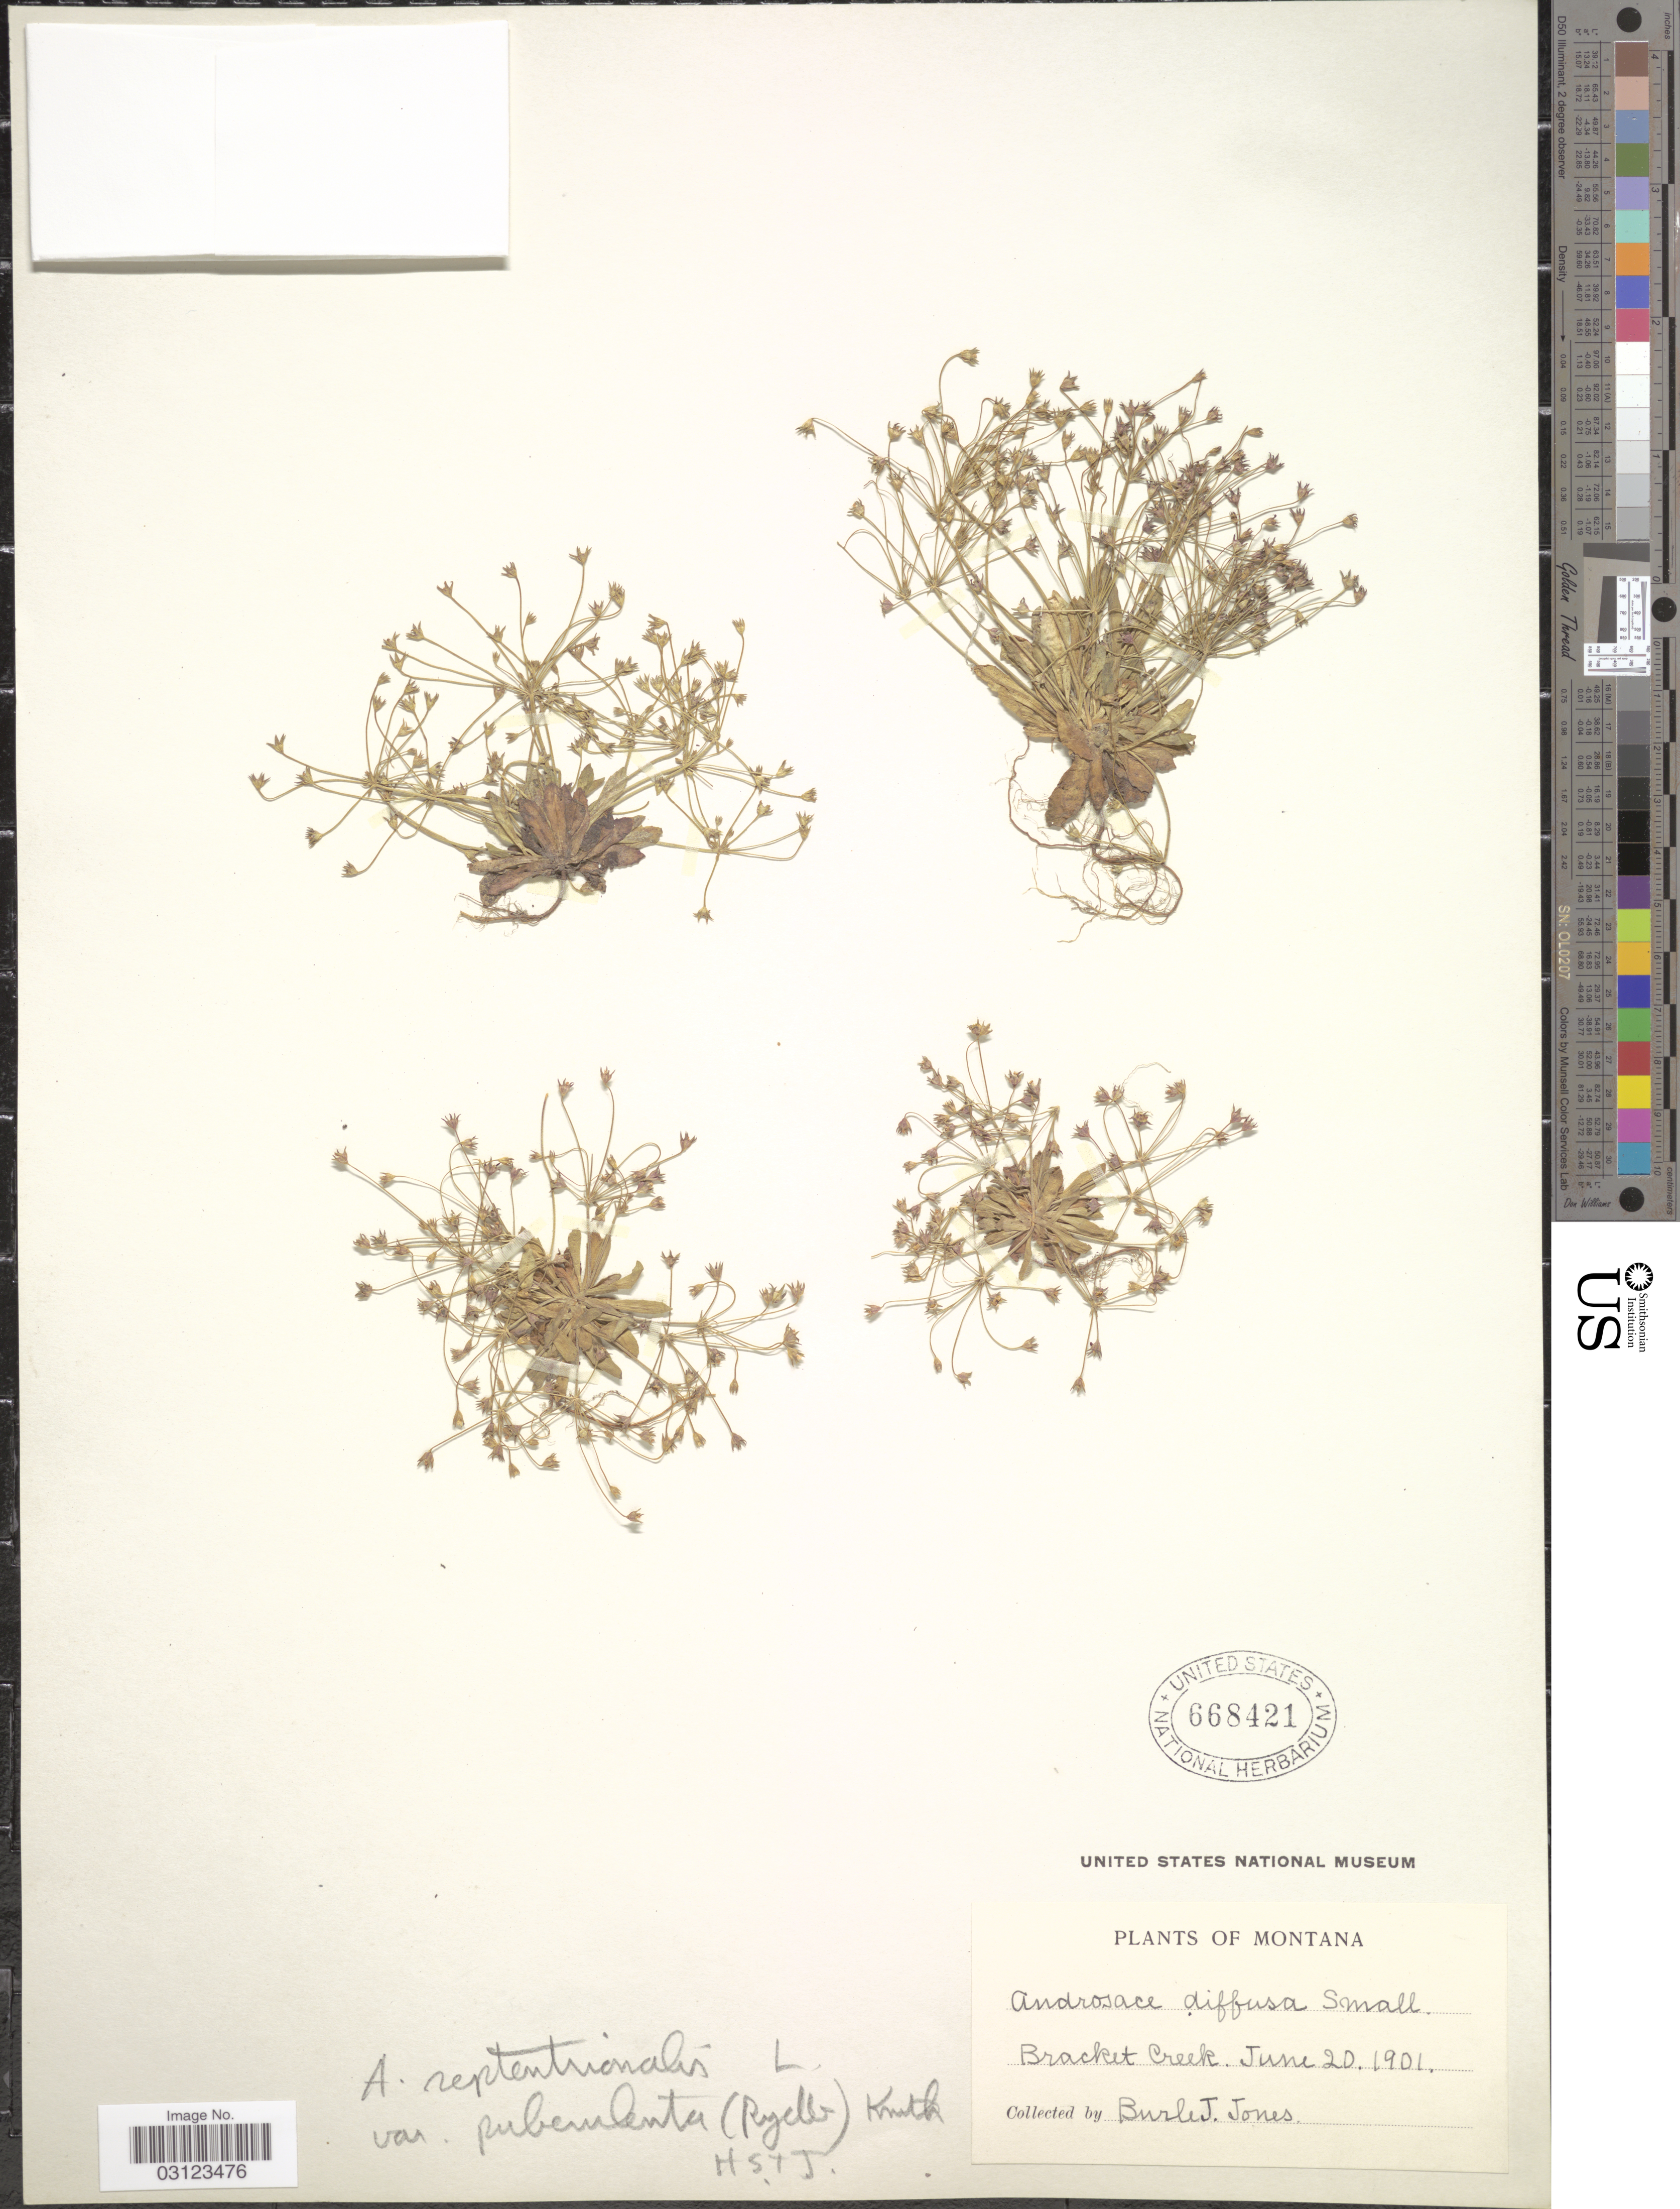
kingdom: Plantae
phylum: Tracheophyta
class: Magnoliopsida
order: Ericales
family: Primulaceae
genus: Androsace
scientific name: Androsace septentrionalis var. puberulenta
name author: (Rydb.) R. Knuth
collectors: B. Jones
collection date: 1901-06-20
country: United States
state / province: Montana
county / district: Gallatin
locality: Bracket Creek.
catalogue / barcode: US 668421